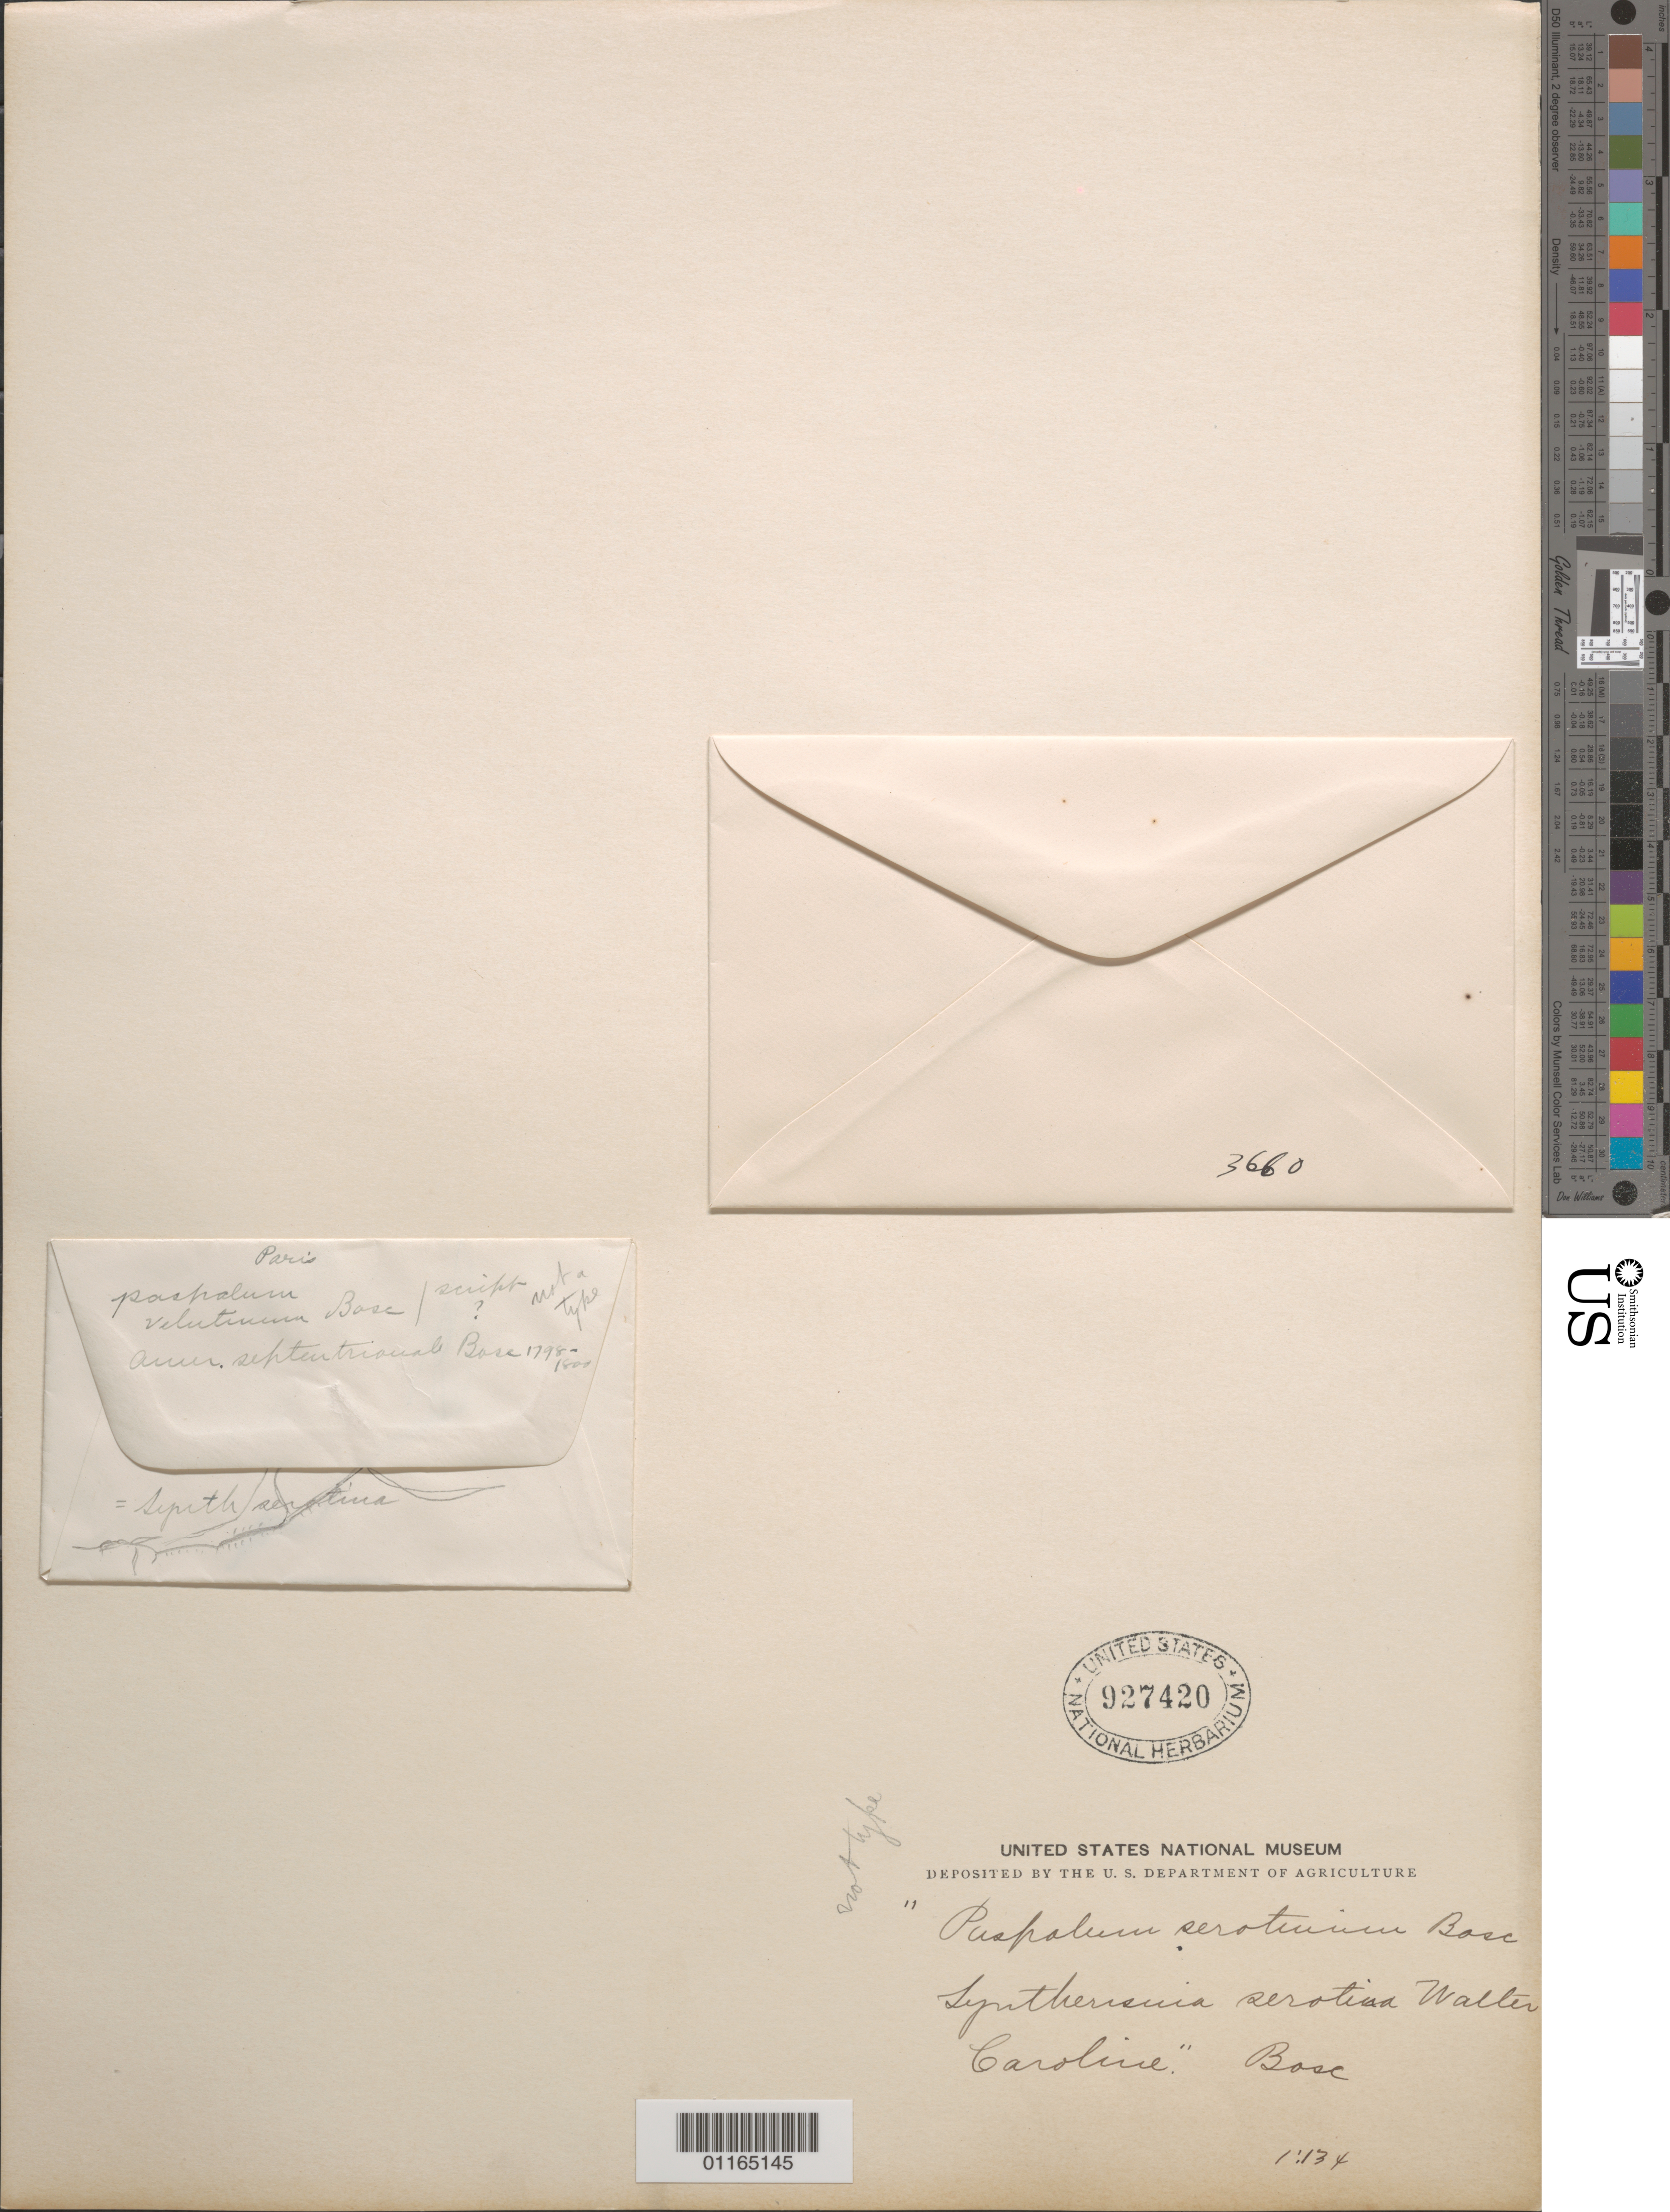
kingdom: Plantae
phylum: Tracheophyta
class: Liliopsida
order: Poales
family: Poaceae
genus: Digitaria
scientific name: Digitaria serotina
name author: (Walter) Michx.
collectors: H. K. Beyrich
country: United States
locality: Carolina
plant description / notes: Fragmentary material of specimen(s?) ex herb. Paris, annotated "not a type"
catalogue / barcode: US 927420